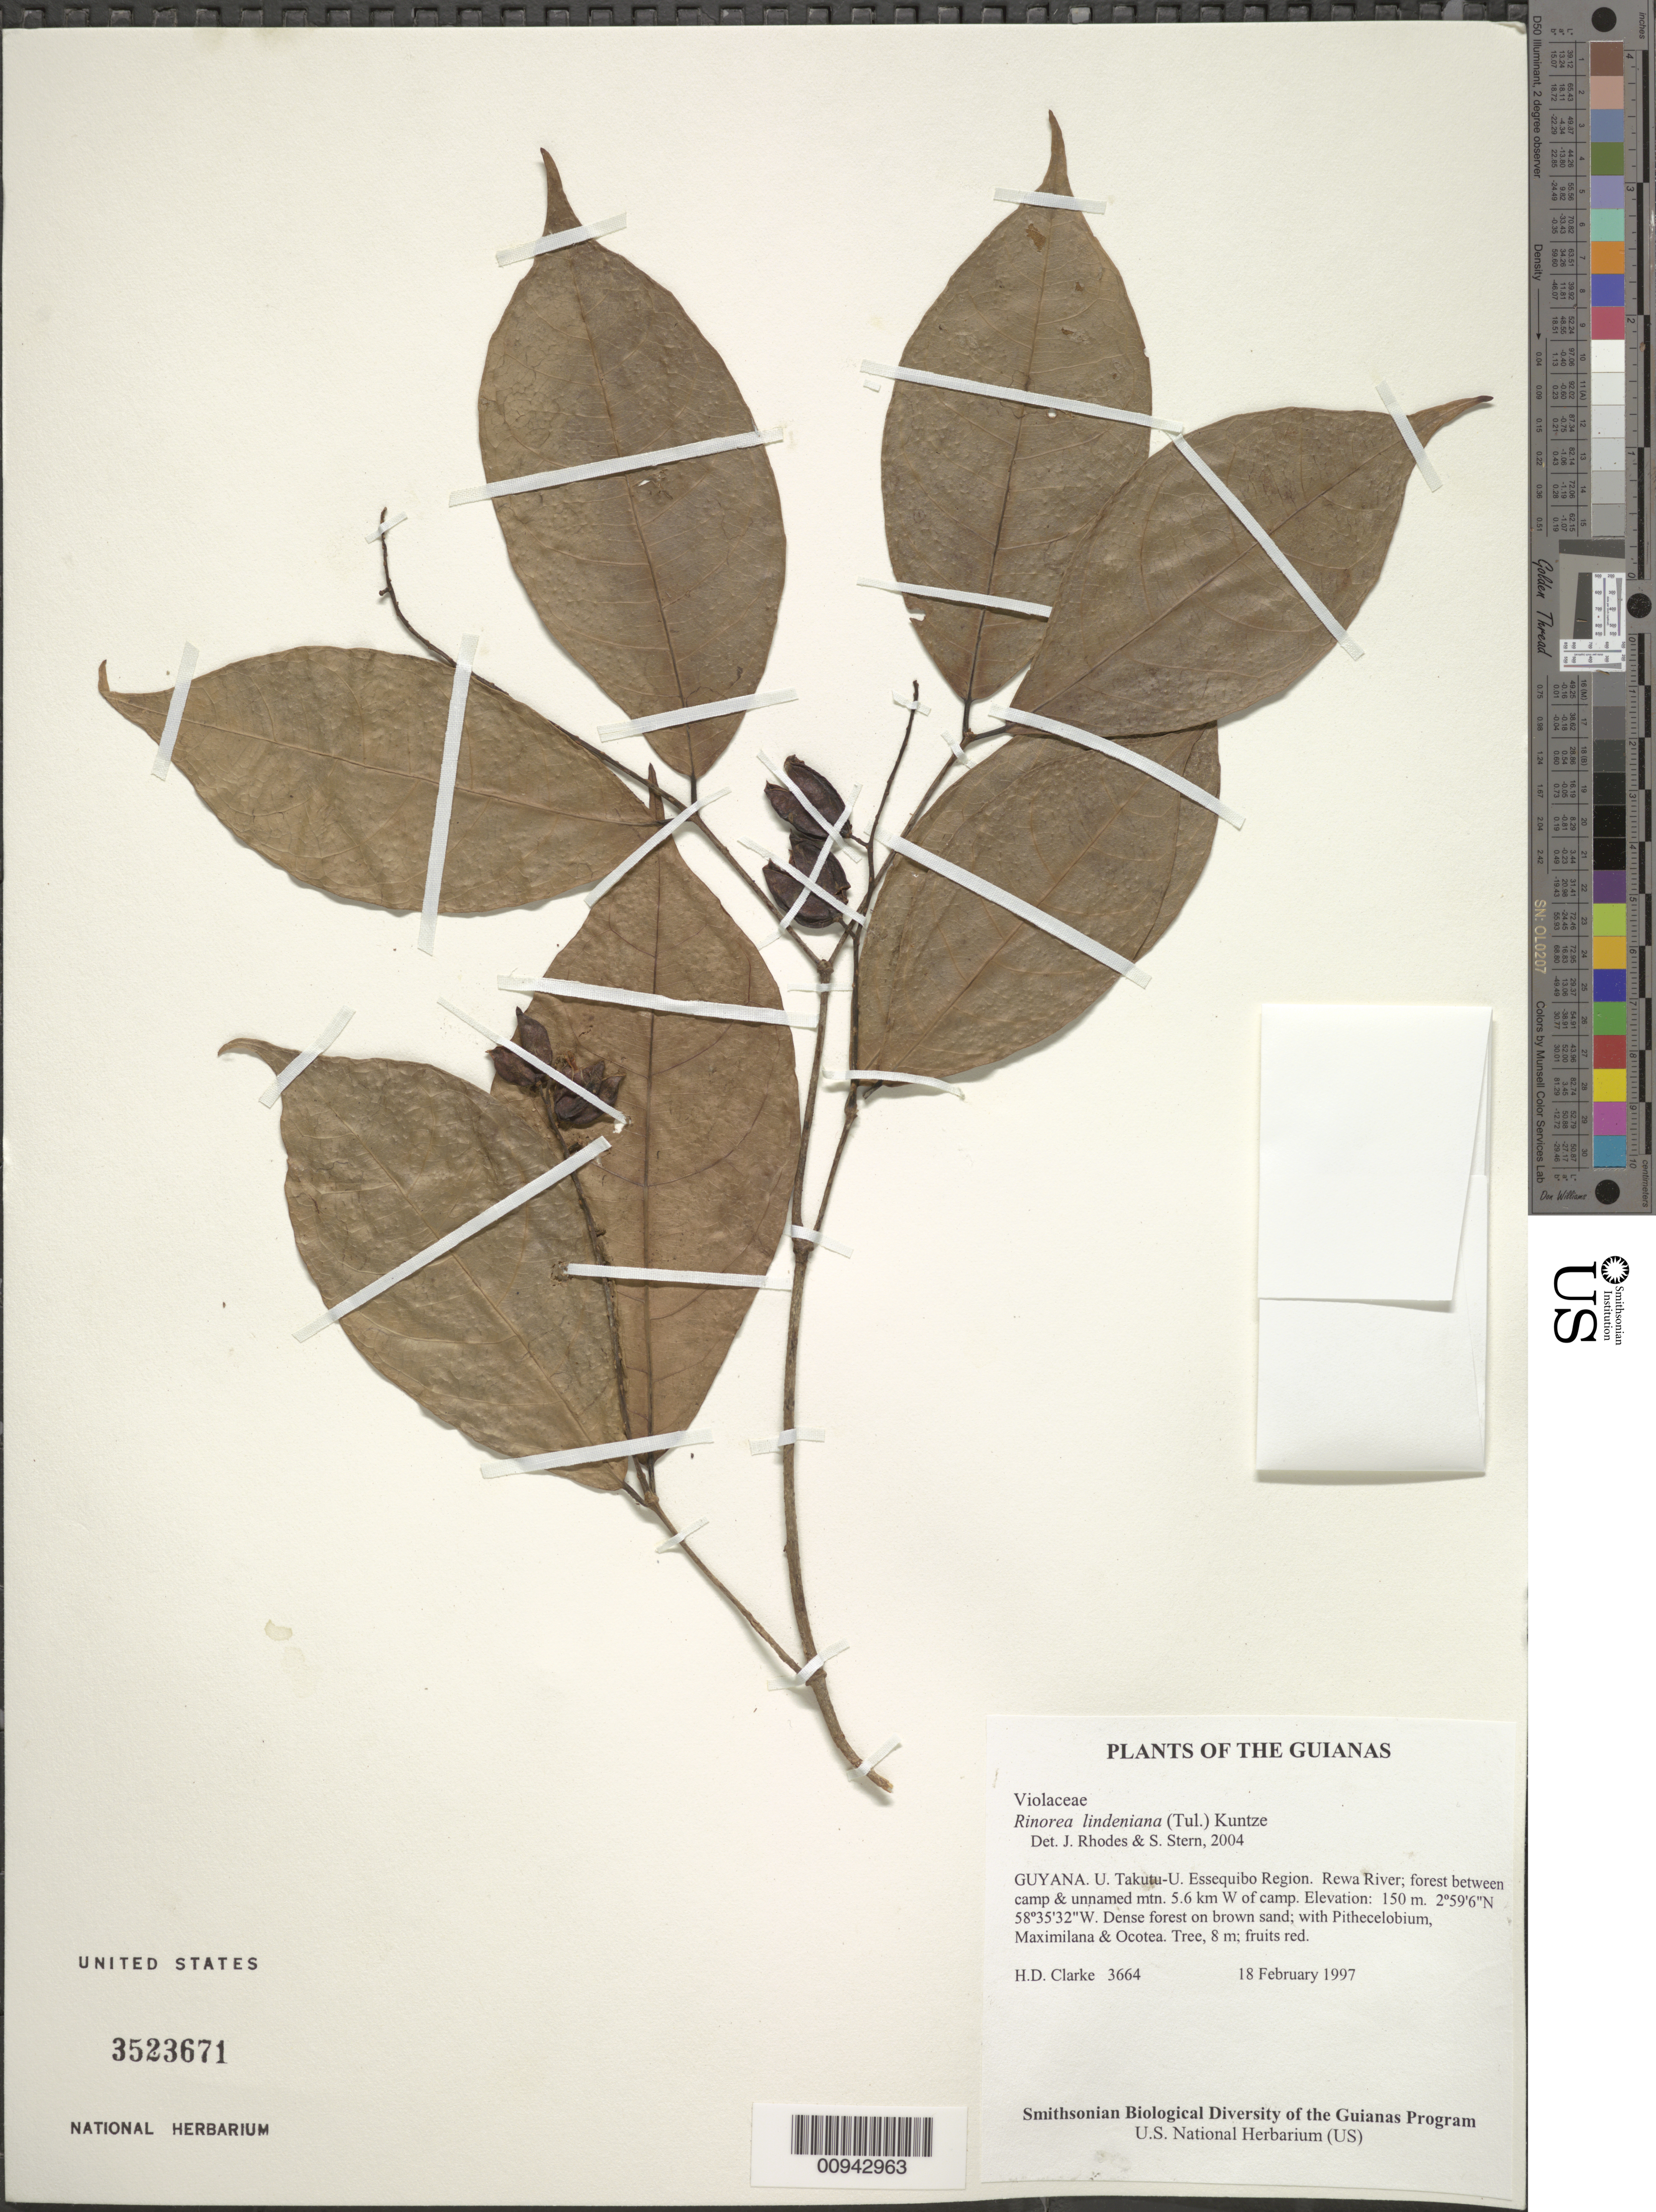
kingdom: Plantae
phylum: Tracheophyta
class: Magnoliopsida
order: Malpighiales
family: Violaceae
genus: Rinorea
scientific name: Rinorea lindeniana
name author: (Tul.) Kuntze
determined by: Rhodes, J.; Stern, S. R.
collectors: H. D. Clarke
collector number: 3664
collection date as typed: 18 February 1997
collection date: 1997-02-18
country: Guyana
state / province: U. Takutu-U. Essequibo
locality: Rewa River; forest between camp & unnamed mtn. 5.6 km W of camp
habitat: Dense forest on brown sand; with Pithecelobium, Maximilana & Ocotea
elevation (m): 150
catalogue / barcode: US 3523671